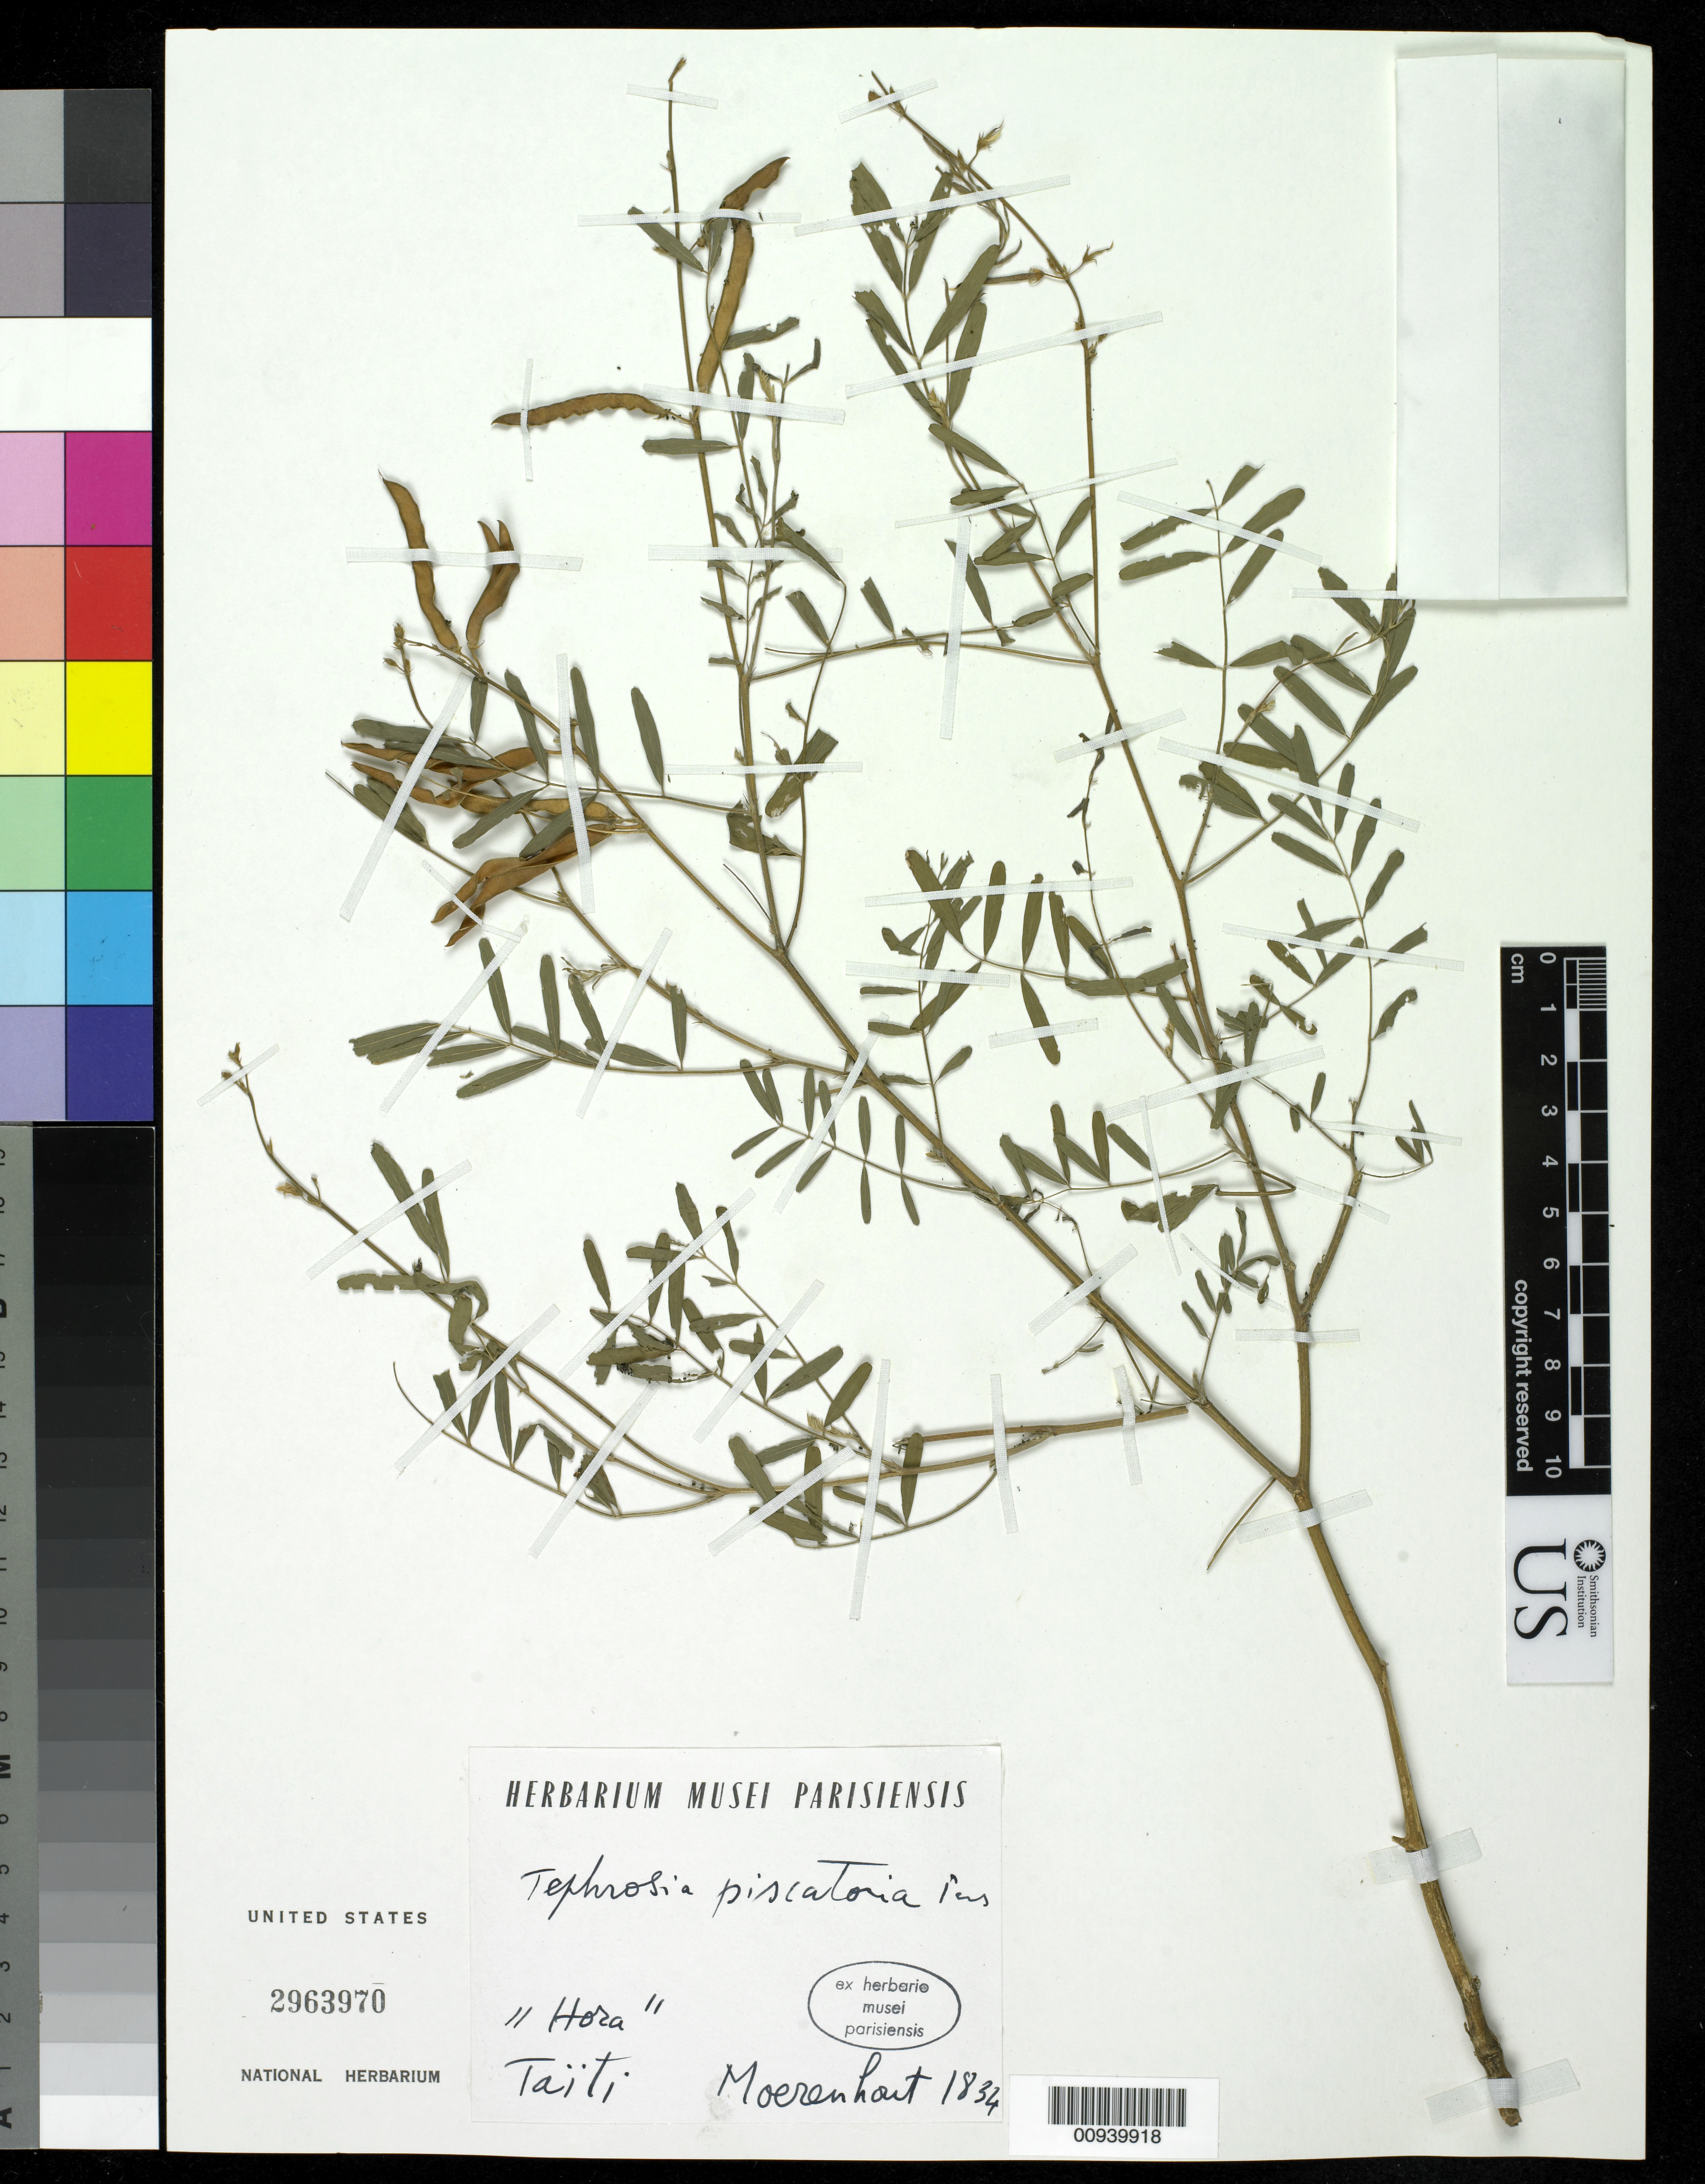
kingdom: Plantae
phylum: Tracheophyta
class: Magnoliopsida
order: Fabales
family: Fabaceae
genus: Tephrosia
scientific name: Tephrosia piscatoria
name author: (Aiton) Pers.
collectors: J.A. Moerenhout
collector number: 1834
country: French Polynesia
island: Island Unknown or uncertain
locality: Tahiti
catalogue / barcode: US 2963970